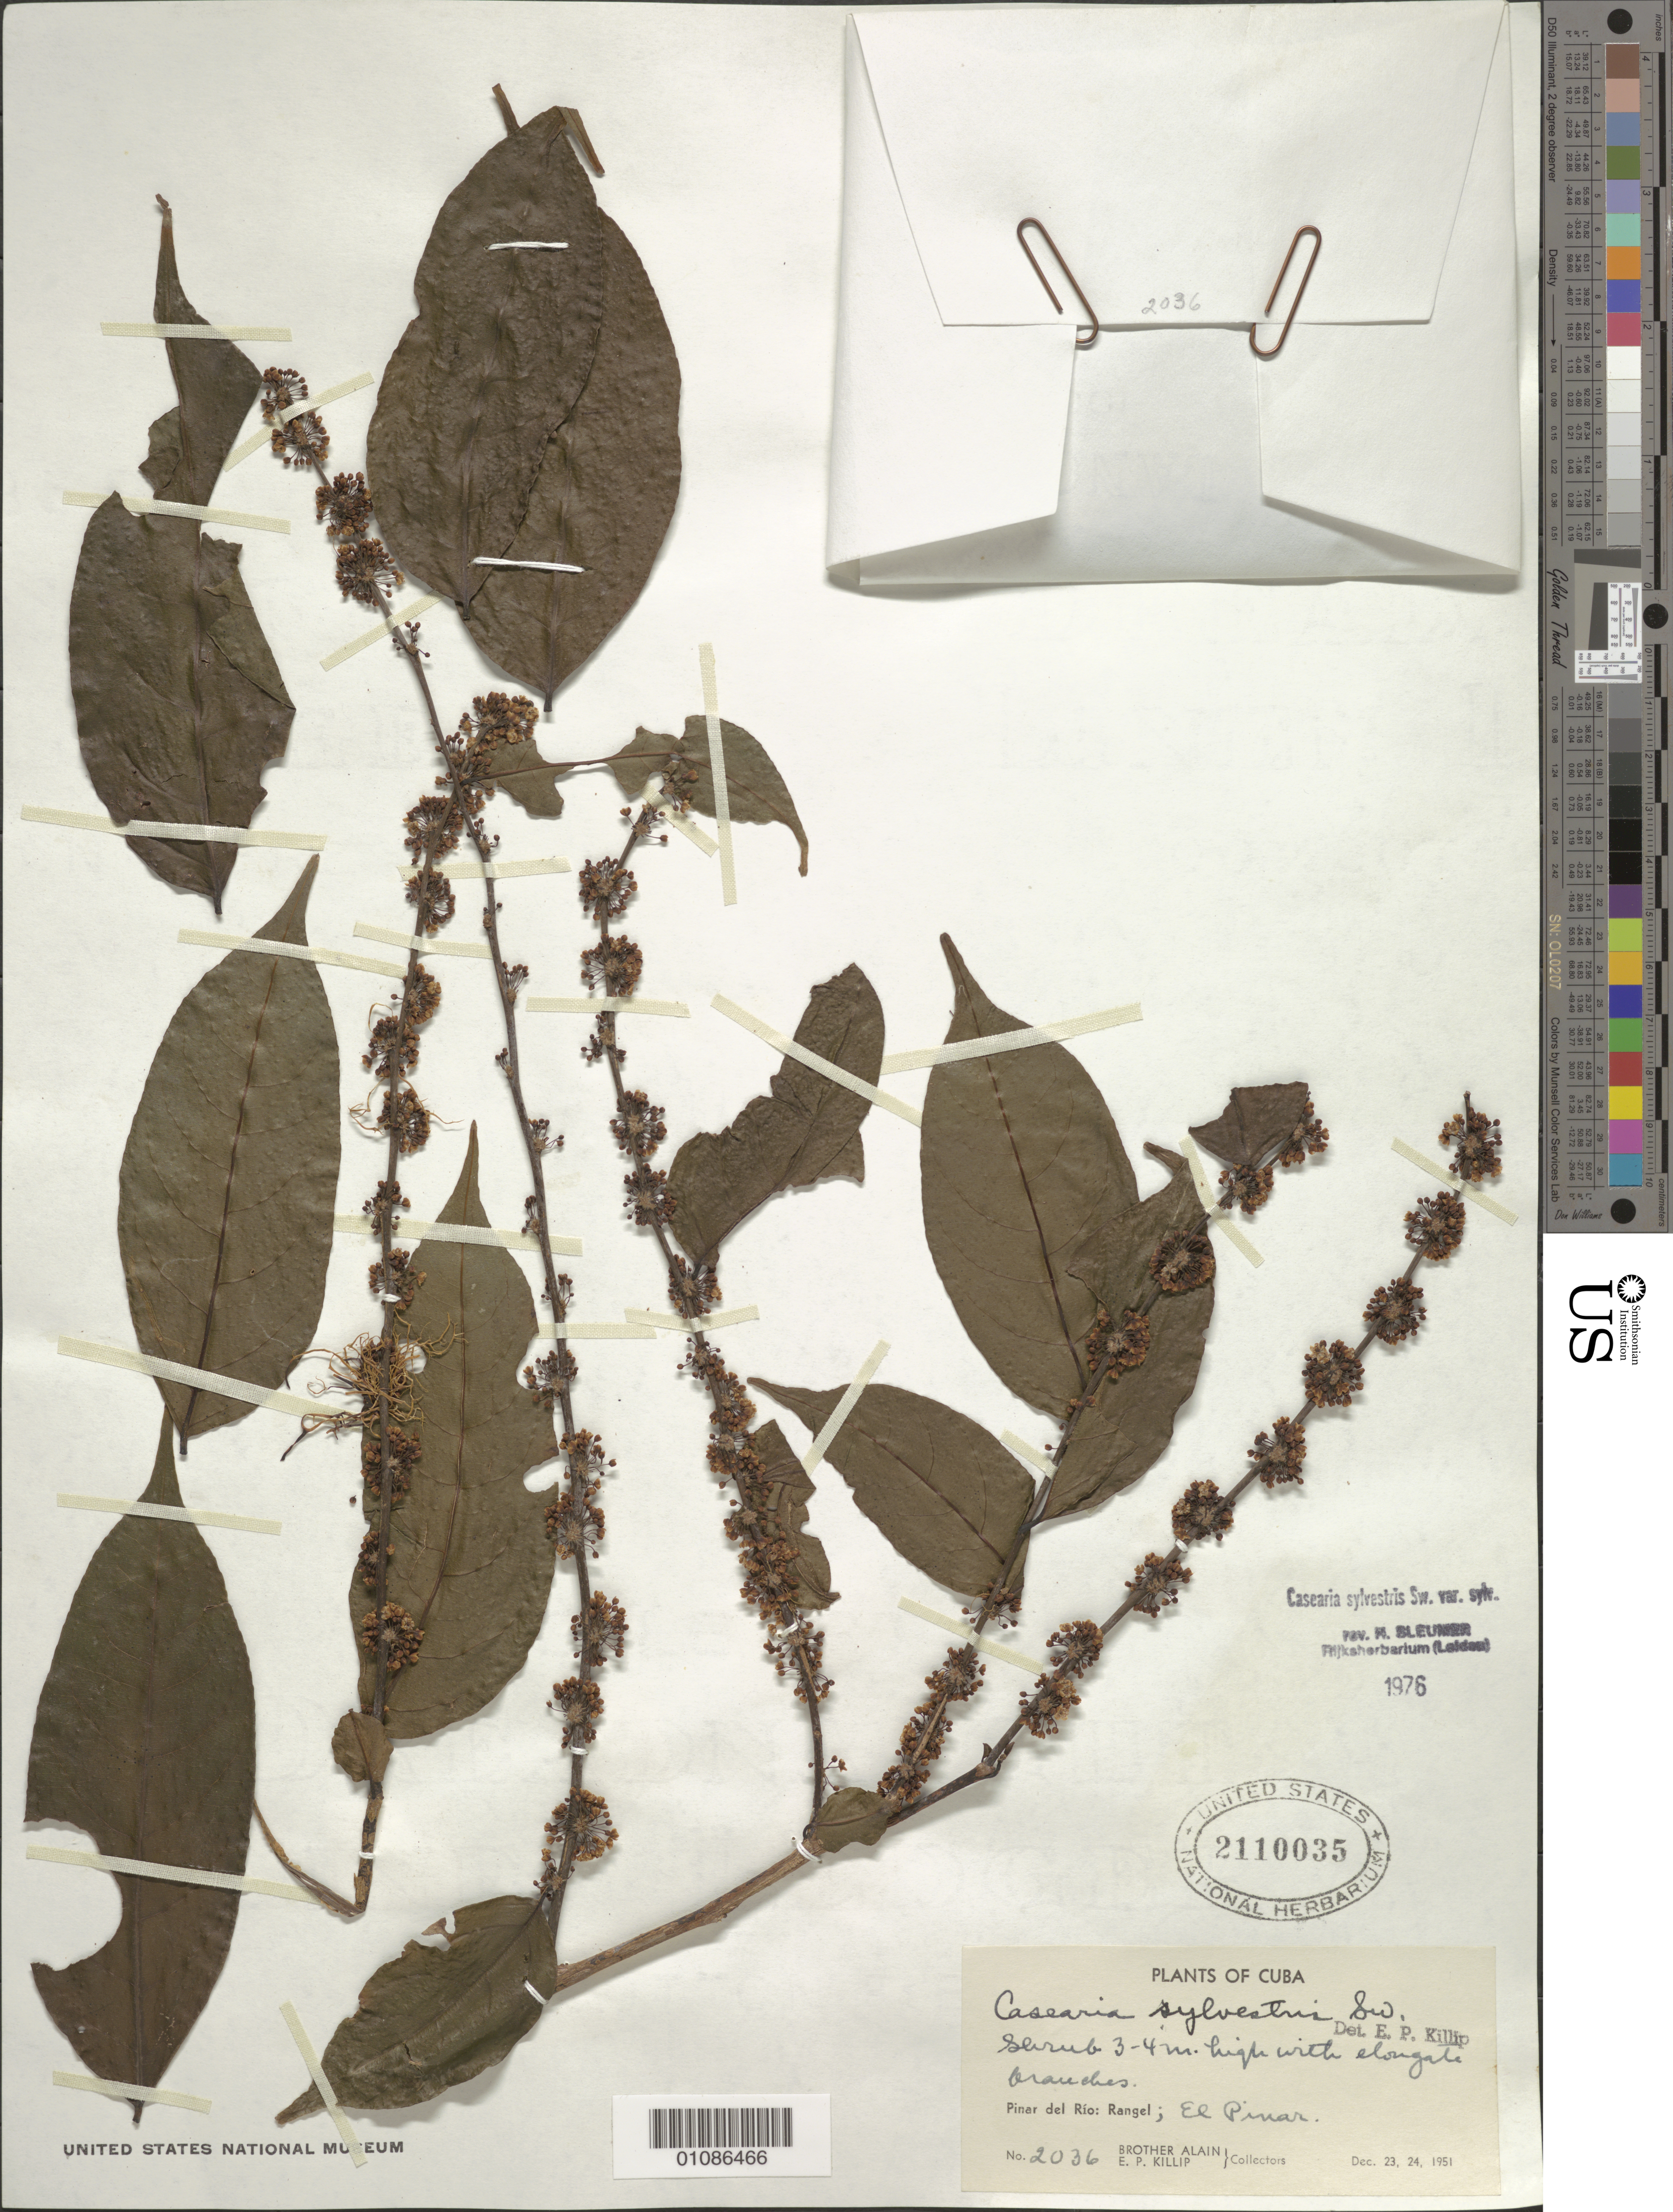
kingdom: Plantae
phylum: Tracheophyta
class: Magnoliopsida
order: Malpighiales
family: Salicaceae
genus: Casearia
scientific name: Casearia sylvestris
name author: Sw.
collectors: A. H. Liogier & E. P. Killip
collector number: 2036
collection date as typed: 23 Dec 1951 and 24 Dec 1951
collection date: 1951-12-23,1951-12-24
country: Cuba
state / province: Pinar del Rio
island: Cuba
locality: Pinar del Rio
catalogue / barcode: US 2110035